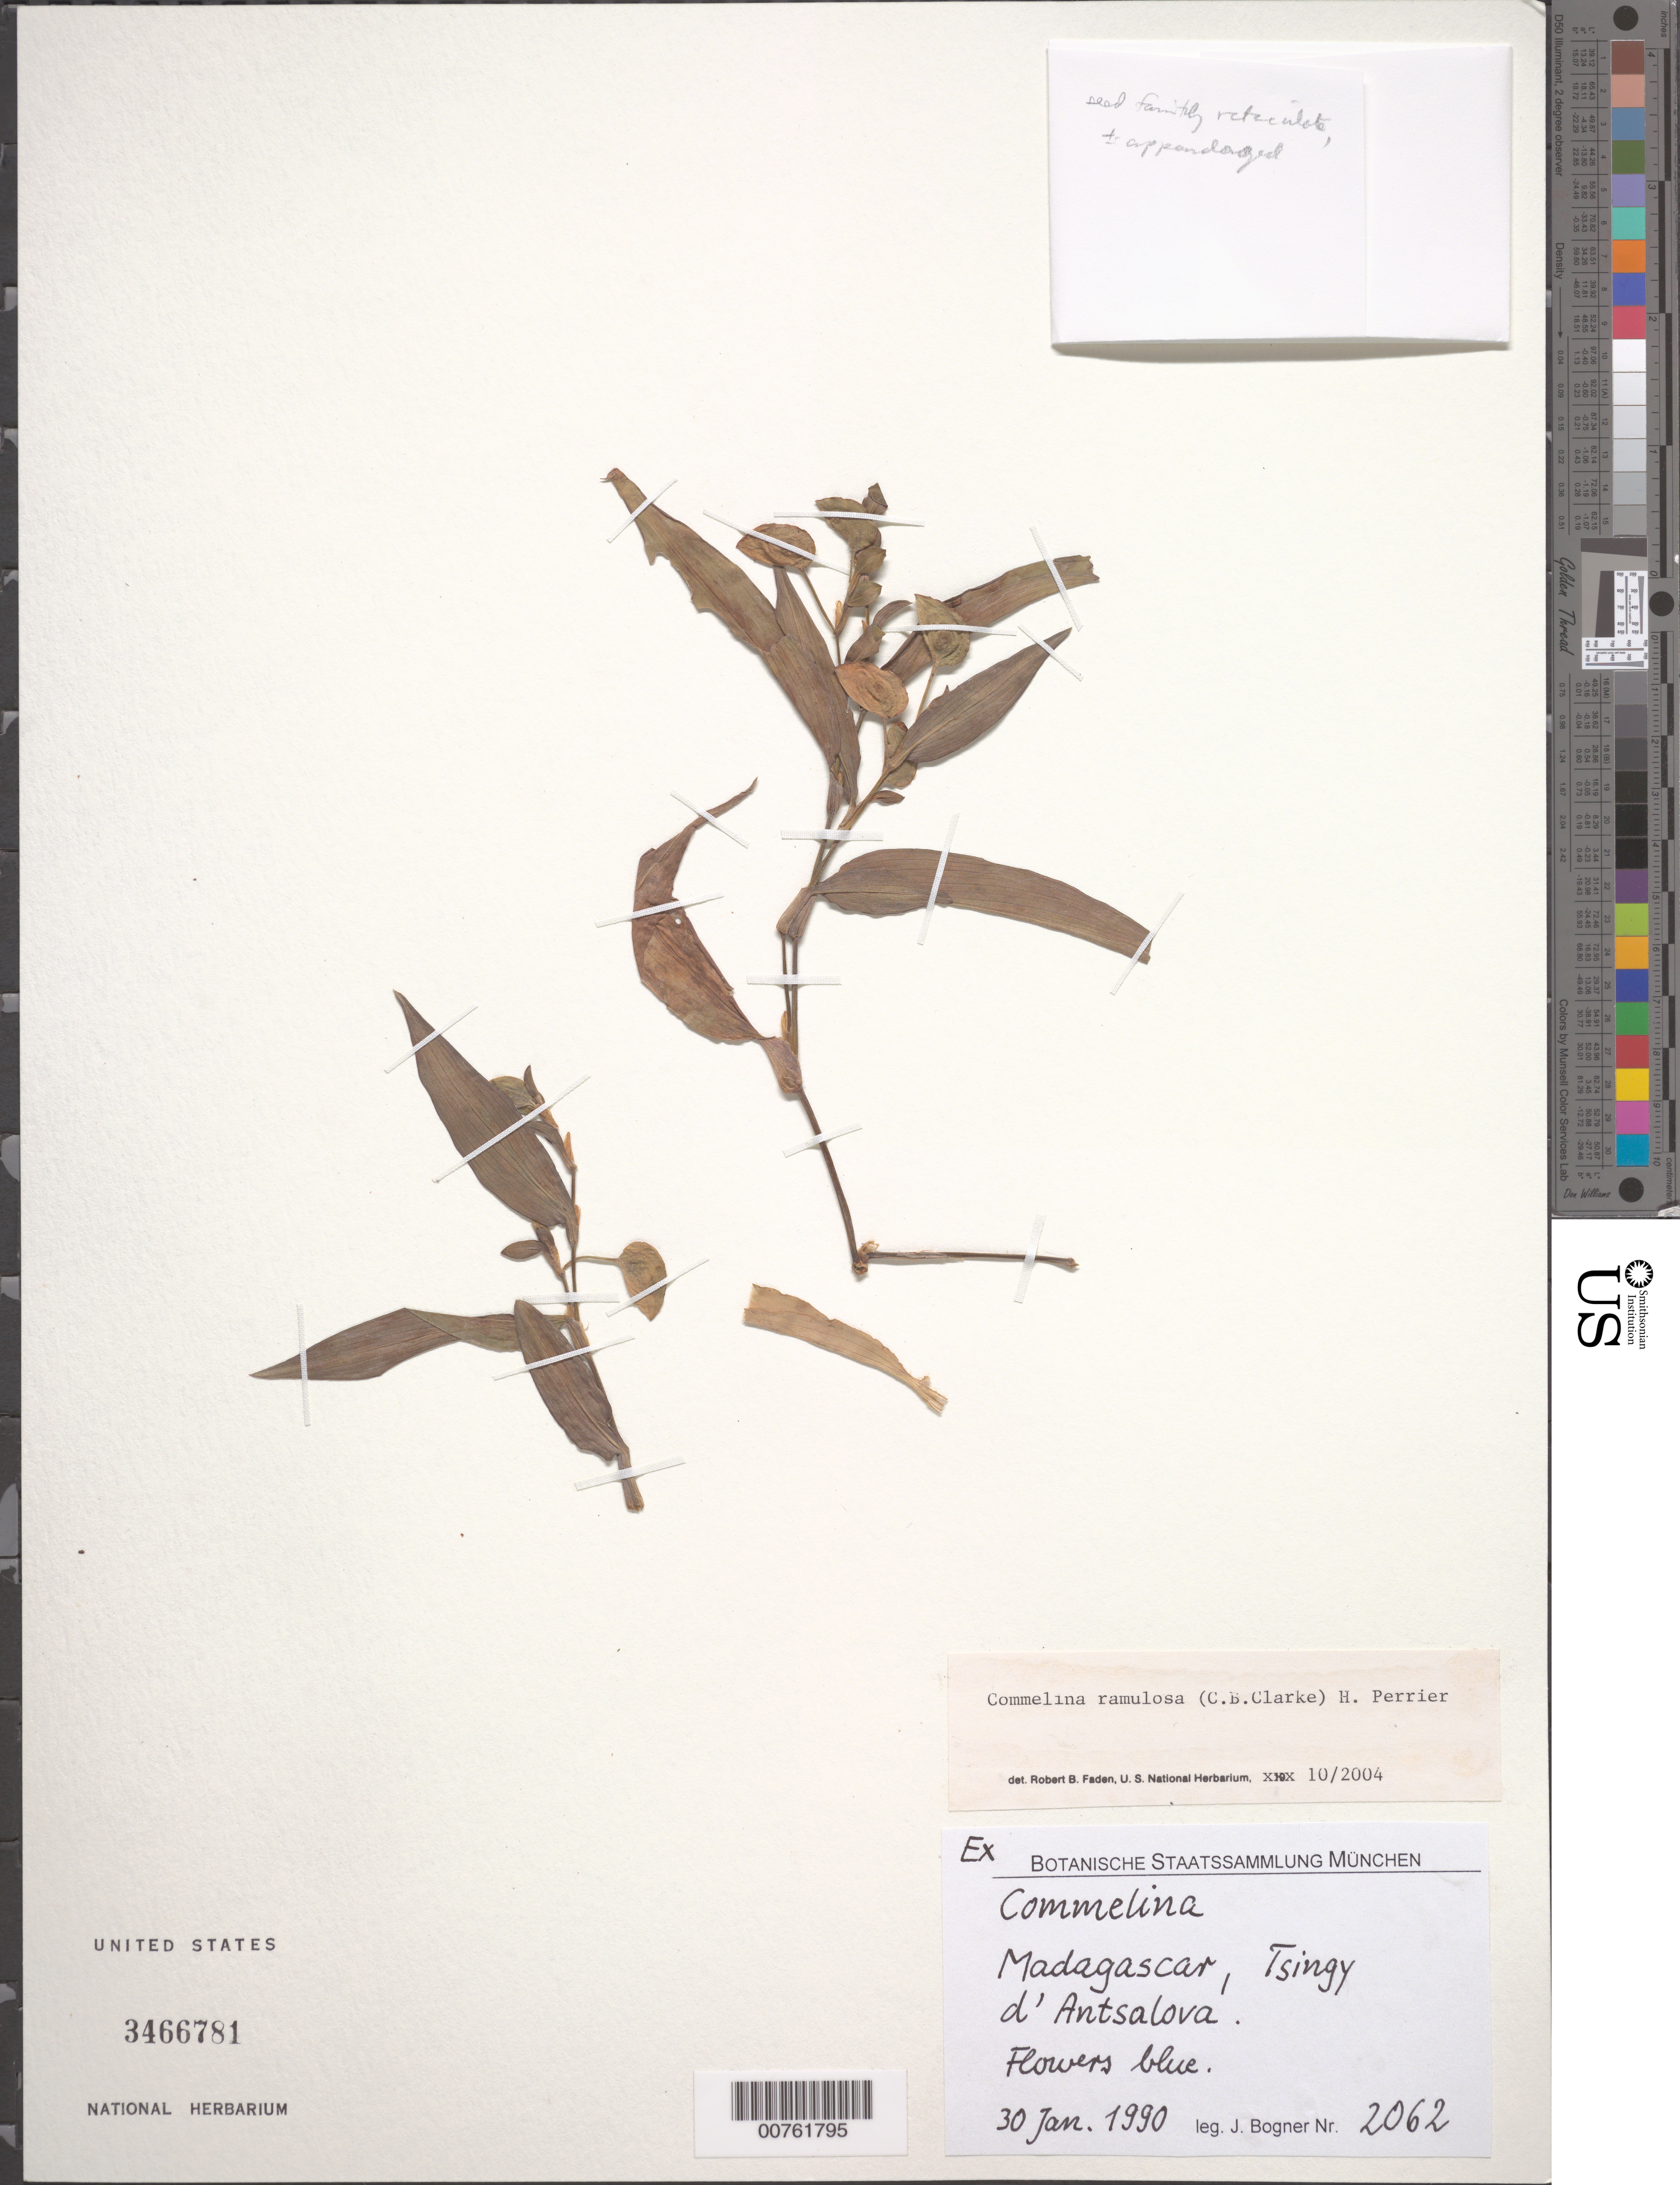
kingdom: Plantae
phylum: Tracheophyta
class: Liliopsida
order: Commelinales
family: Commelinaceae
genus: Commelina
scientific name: Commelina ramulosa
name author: (C.B. Clarke) H. Perrier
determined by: Faden, Robert B., (US), Smithsonian Institution - National Museum of Natural History (UNITED STATES)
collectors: J. Bogner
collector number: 2062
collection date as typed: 30 Jan 1990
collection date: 1990-01-30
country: Madagascar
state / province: Melaky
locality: Tsingy d"Antsalova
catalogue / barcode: US 3466781